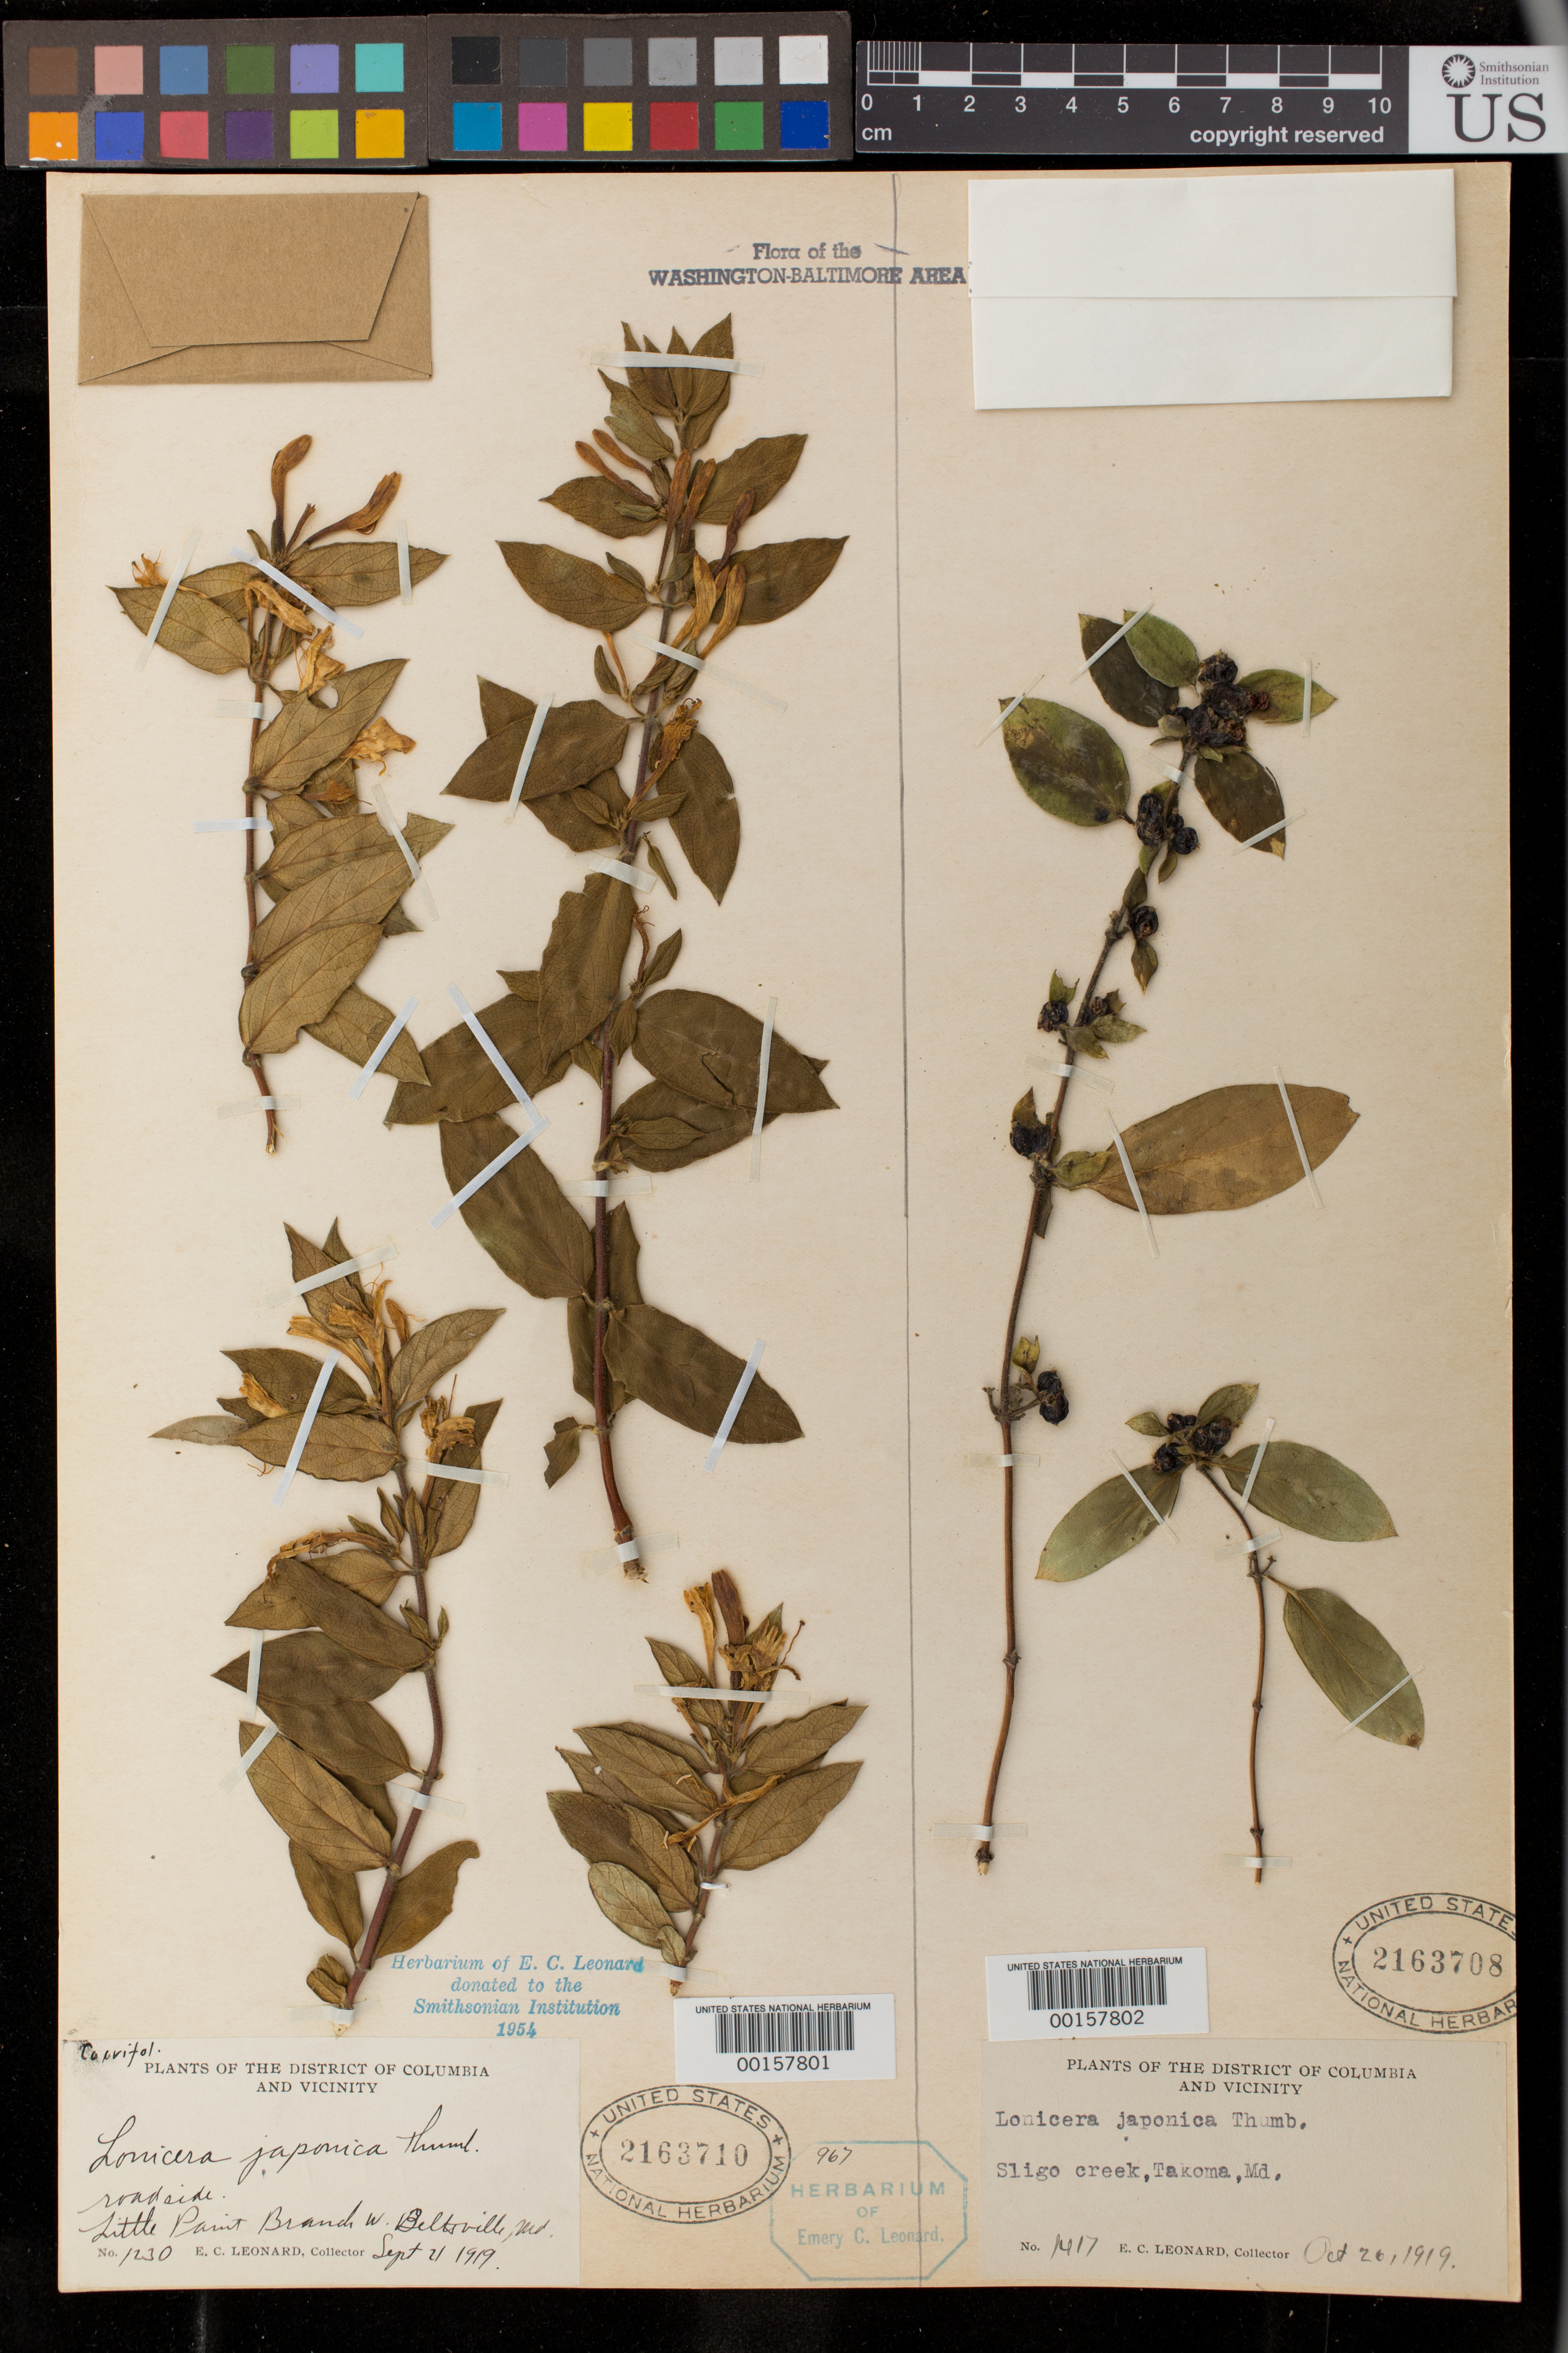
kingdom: Plantae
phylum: Tracheophyta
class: Magnoliopsida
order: Dipsacales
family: Caprifoliaceae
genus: Lonicera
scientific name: Lonicera japonica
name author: Thunb.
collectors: E. C. Leonard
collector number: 1417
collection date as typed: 20 Oct 1919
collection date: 1919-10-20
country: United States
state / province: Maryland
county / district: Montgomery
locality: Sligo Creek, Takoma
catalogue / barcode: US 2163708